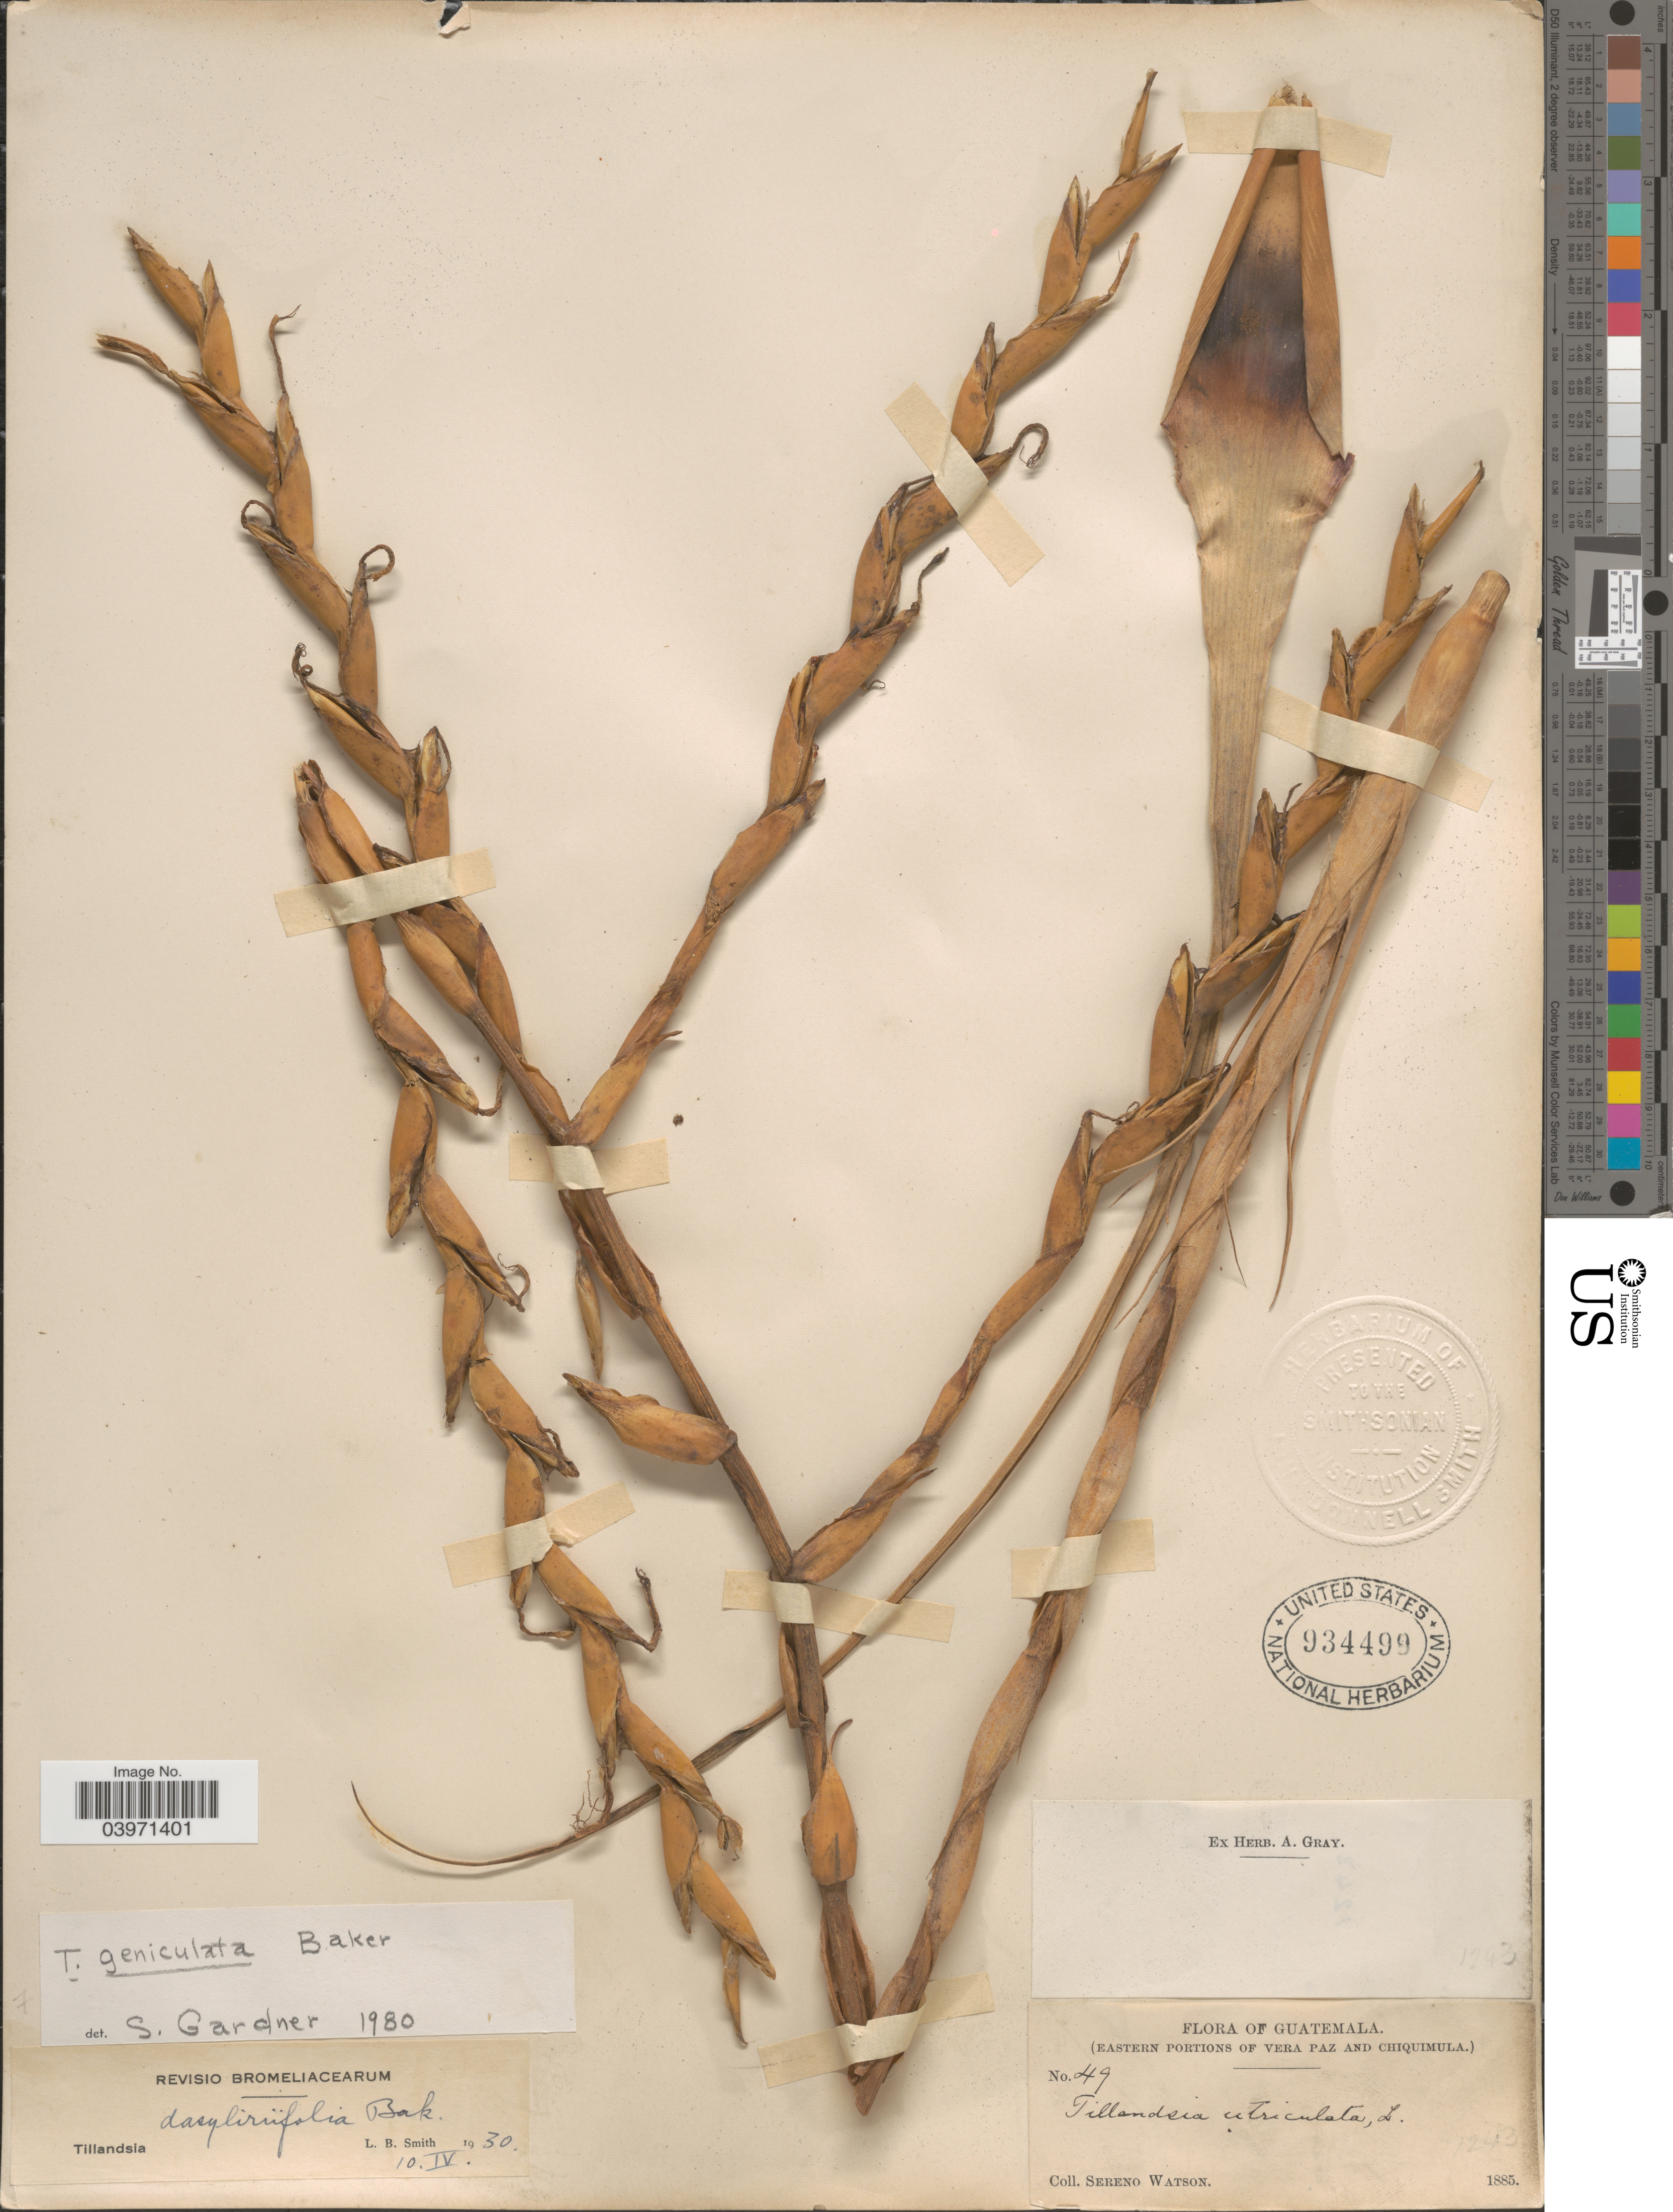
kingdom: Plantae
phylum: Tracheophyta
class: Liliopsida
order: Poales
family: Bromeliaceae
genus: Tillandsia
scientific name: Tillandsia limbata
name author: Schltdl.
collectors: S. Watson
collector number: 49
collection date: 1885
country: Guatemala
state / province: Chiquimula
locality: Eastern portions of Vera Paz and Chiquimula.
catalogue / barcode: US 934499